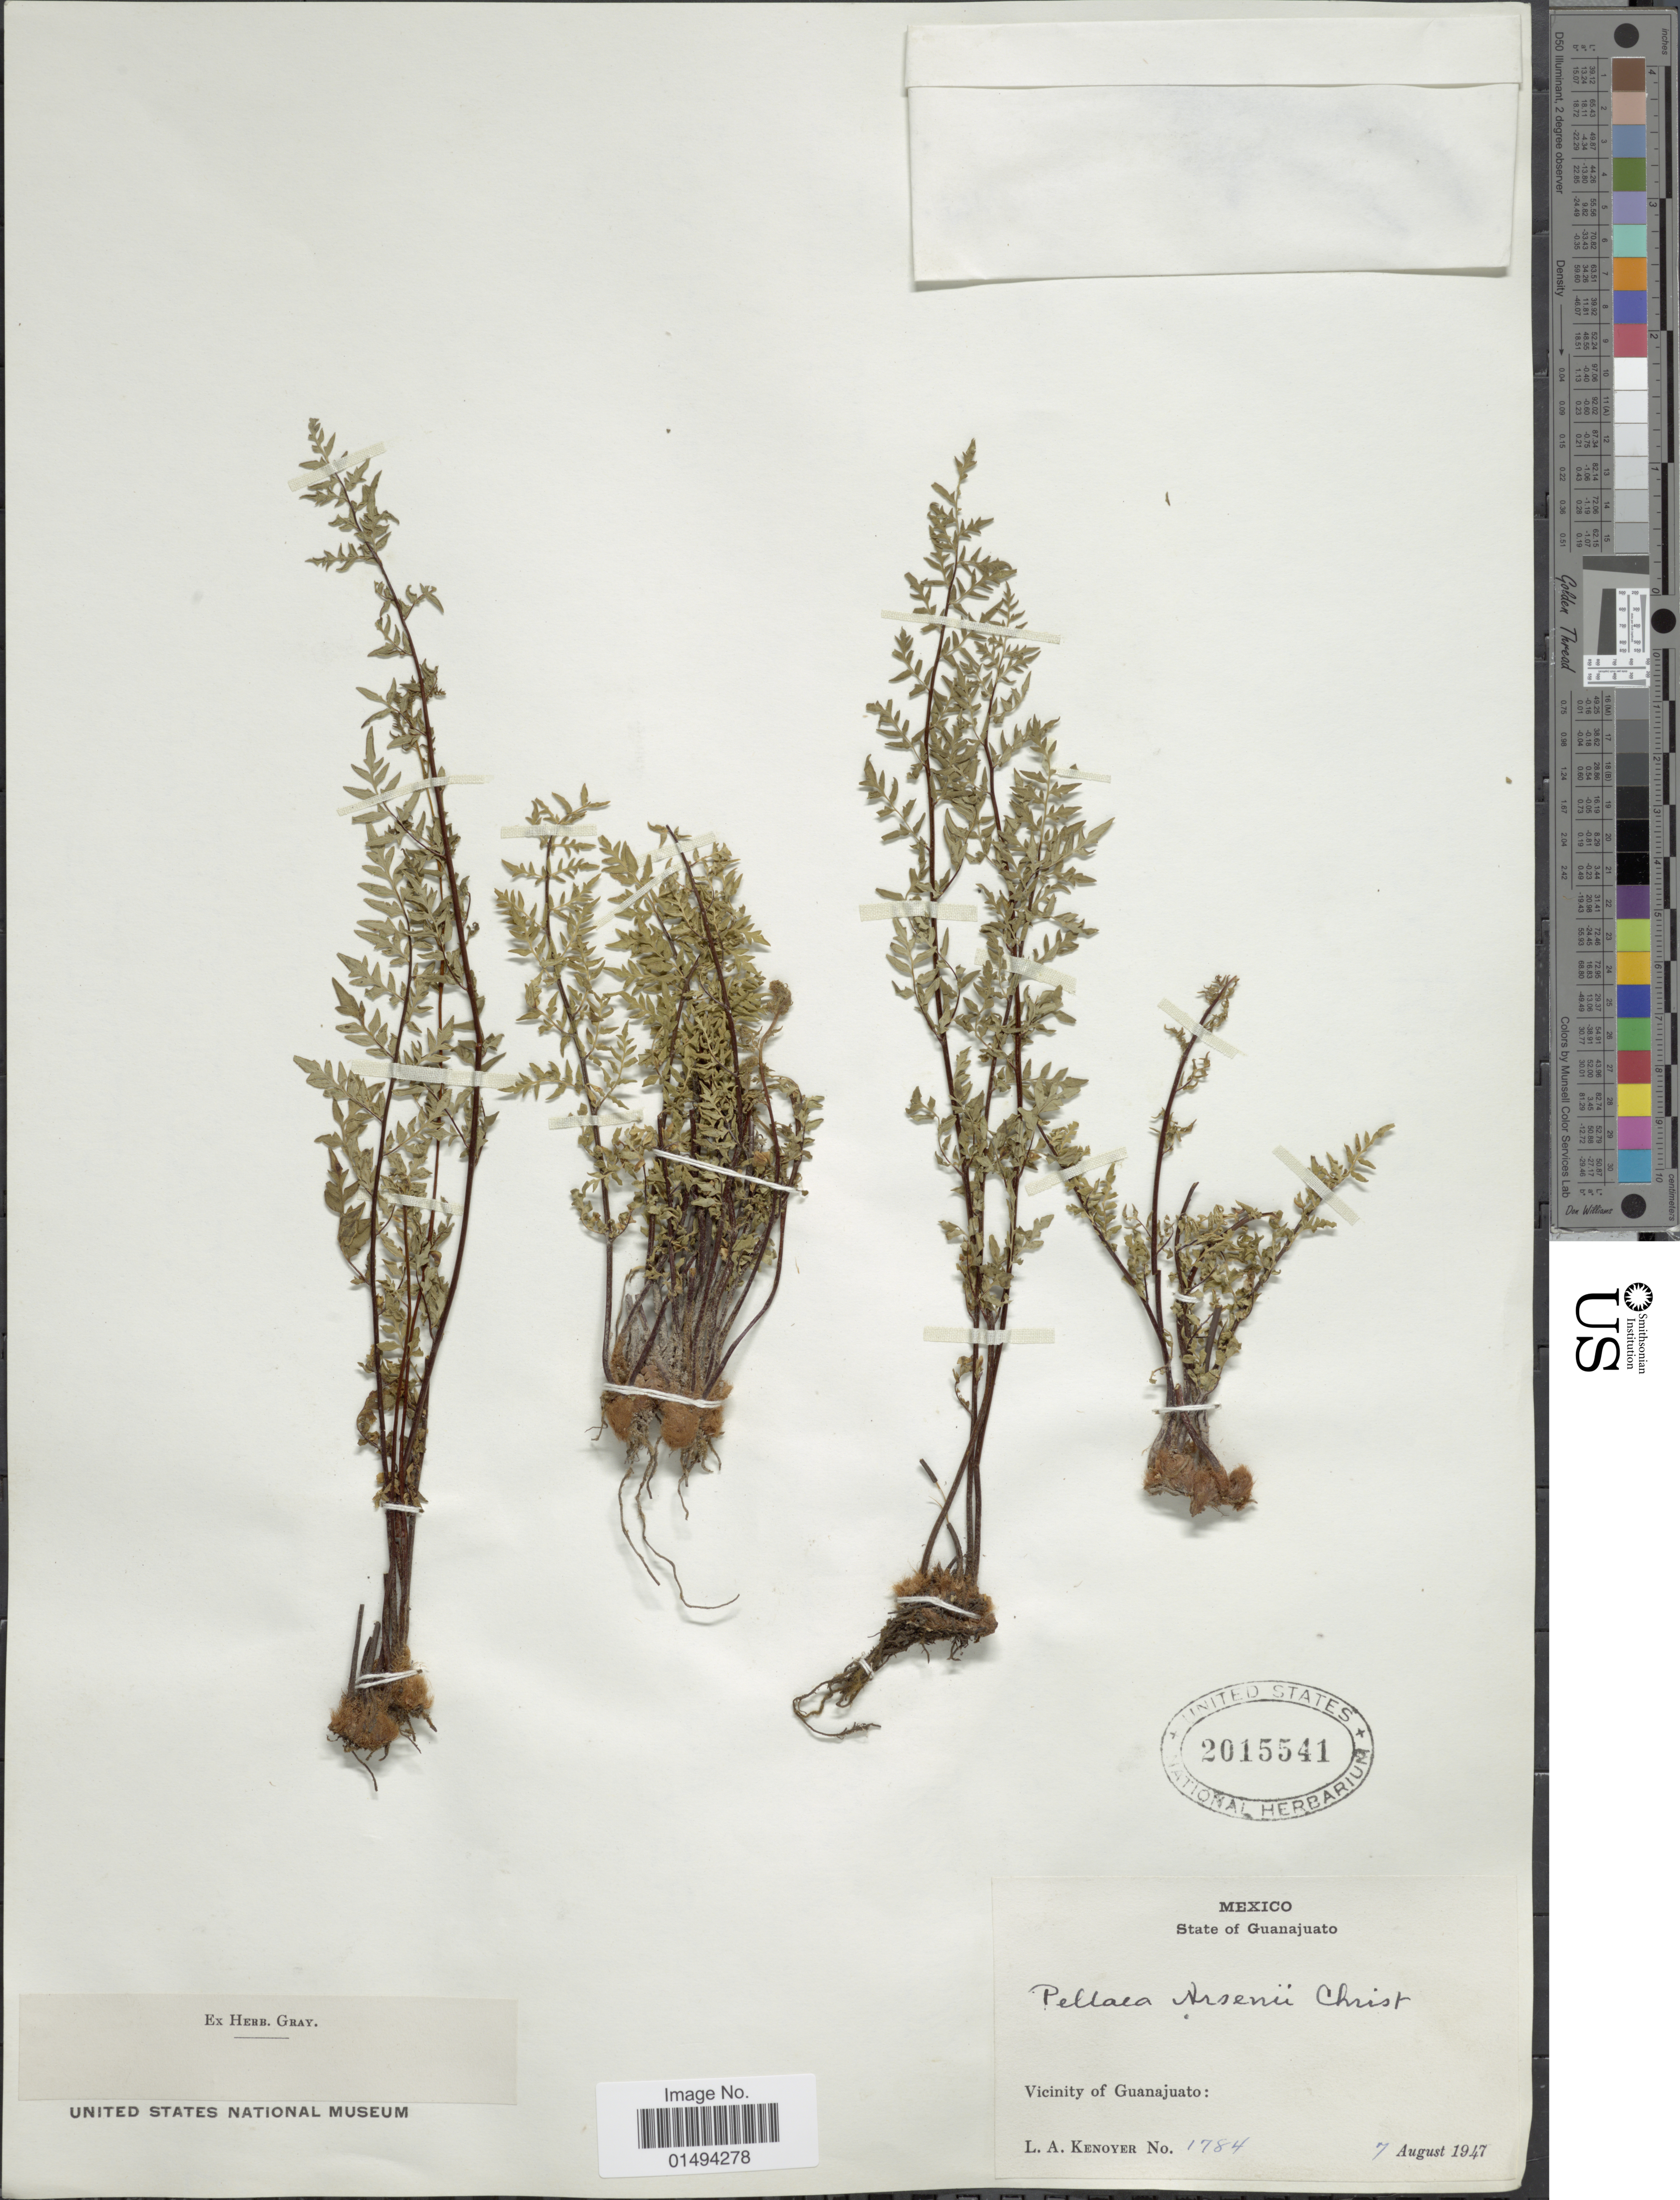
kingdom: Plantae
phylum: Tracheophyta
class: Polypodiopsida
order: Polypodiales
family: Pteridaceae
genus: Myriopteris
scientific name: Myriopteris allosuroides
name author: (Mett.) Grusz & Windham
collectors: L. A. Kenoyer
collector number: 1784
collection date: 1947-08-07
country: Mexico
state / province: Guanajuato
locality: Vicinity of Guanajuato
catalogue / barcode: US 2015541